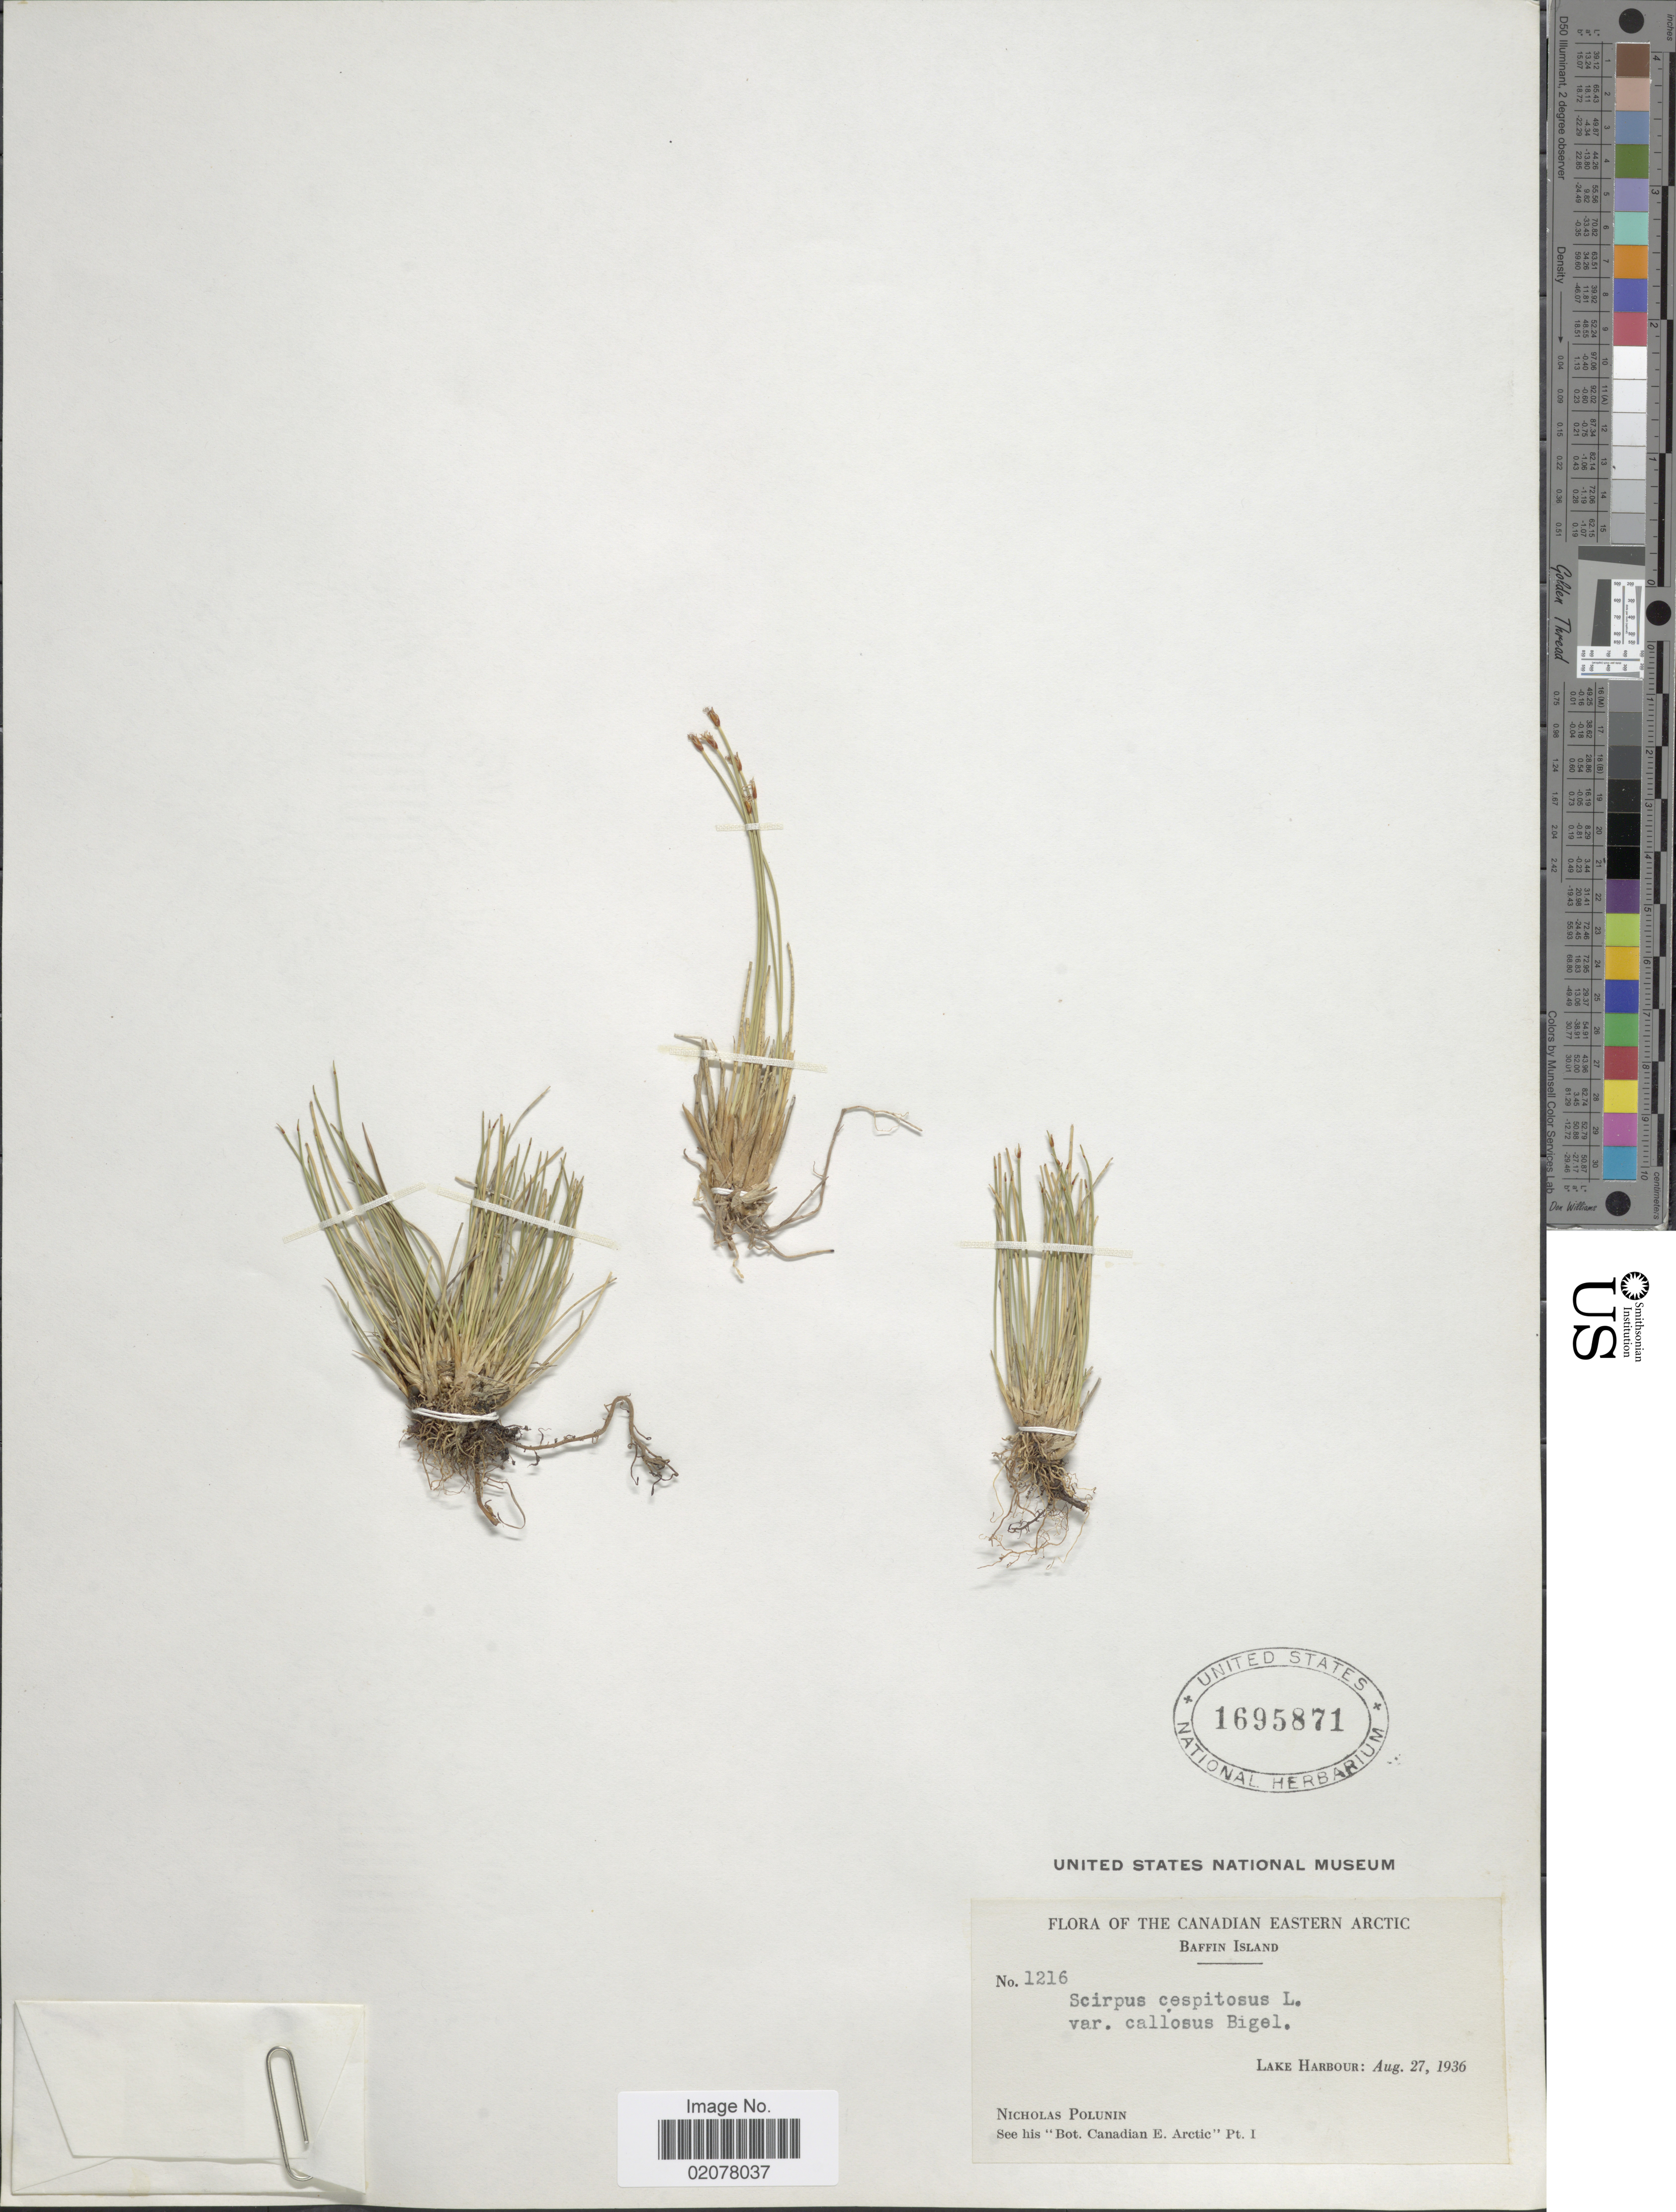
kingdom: Plantae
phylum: Tracheophyta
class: Liliopsida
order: Poales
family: Cyperaceae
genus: Trichophorum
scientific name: Trichophorum cespitosum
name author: (L.) Hartm.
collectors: N. V. Polunin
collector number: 1216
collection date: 1936-08-27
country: Canada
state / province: Nunavut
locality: Canadian Eastern Arctic. Baffin Island. Lake Harbour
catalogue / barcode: US 1695871